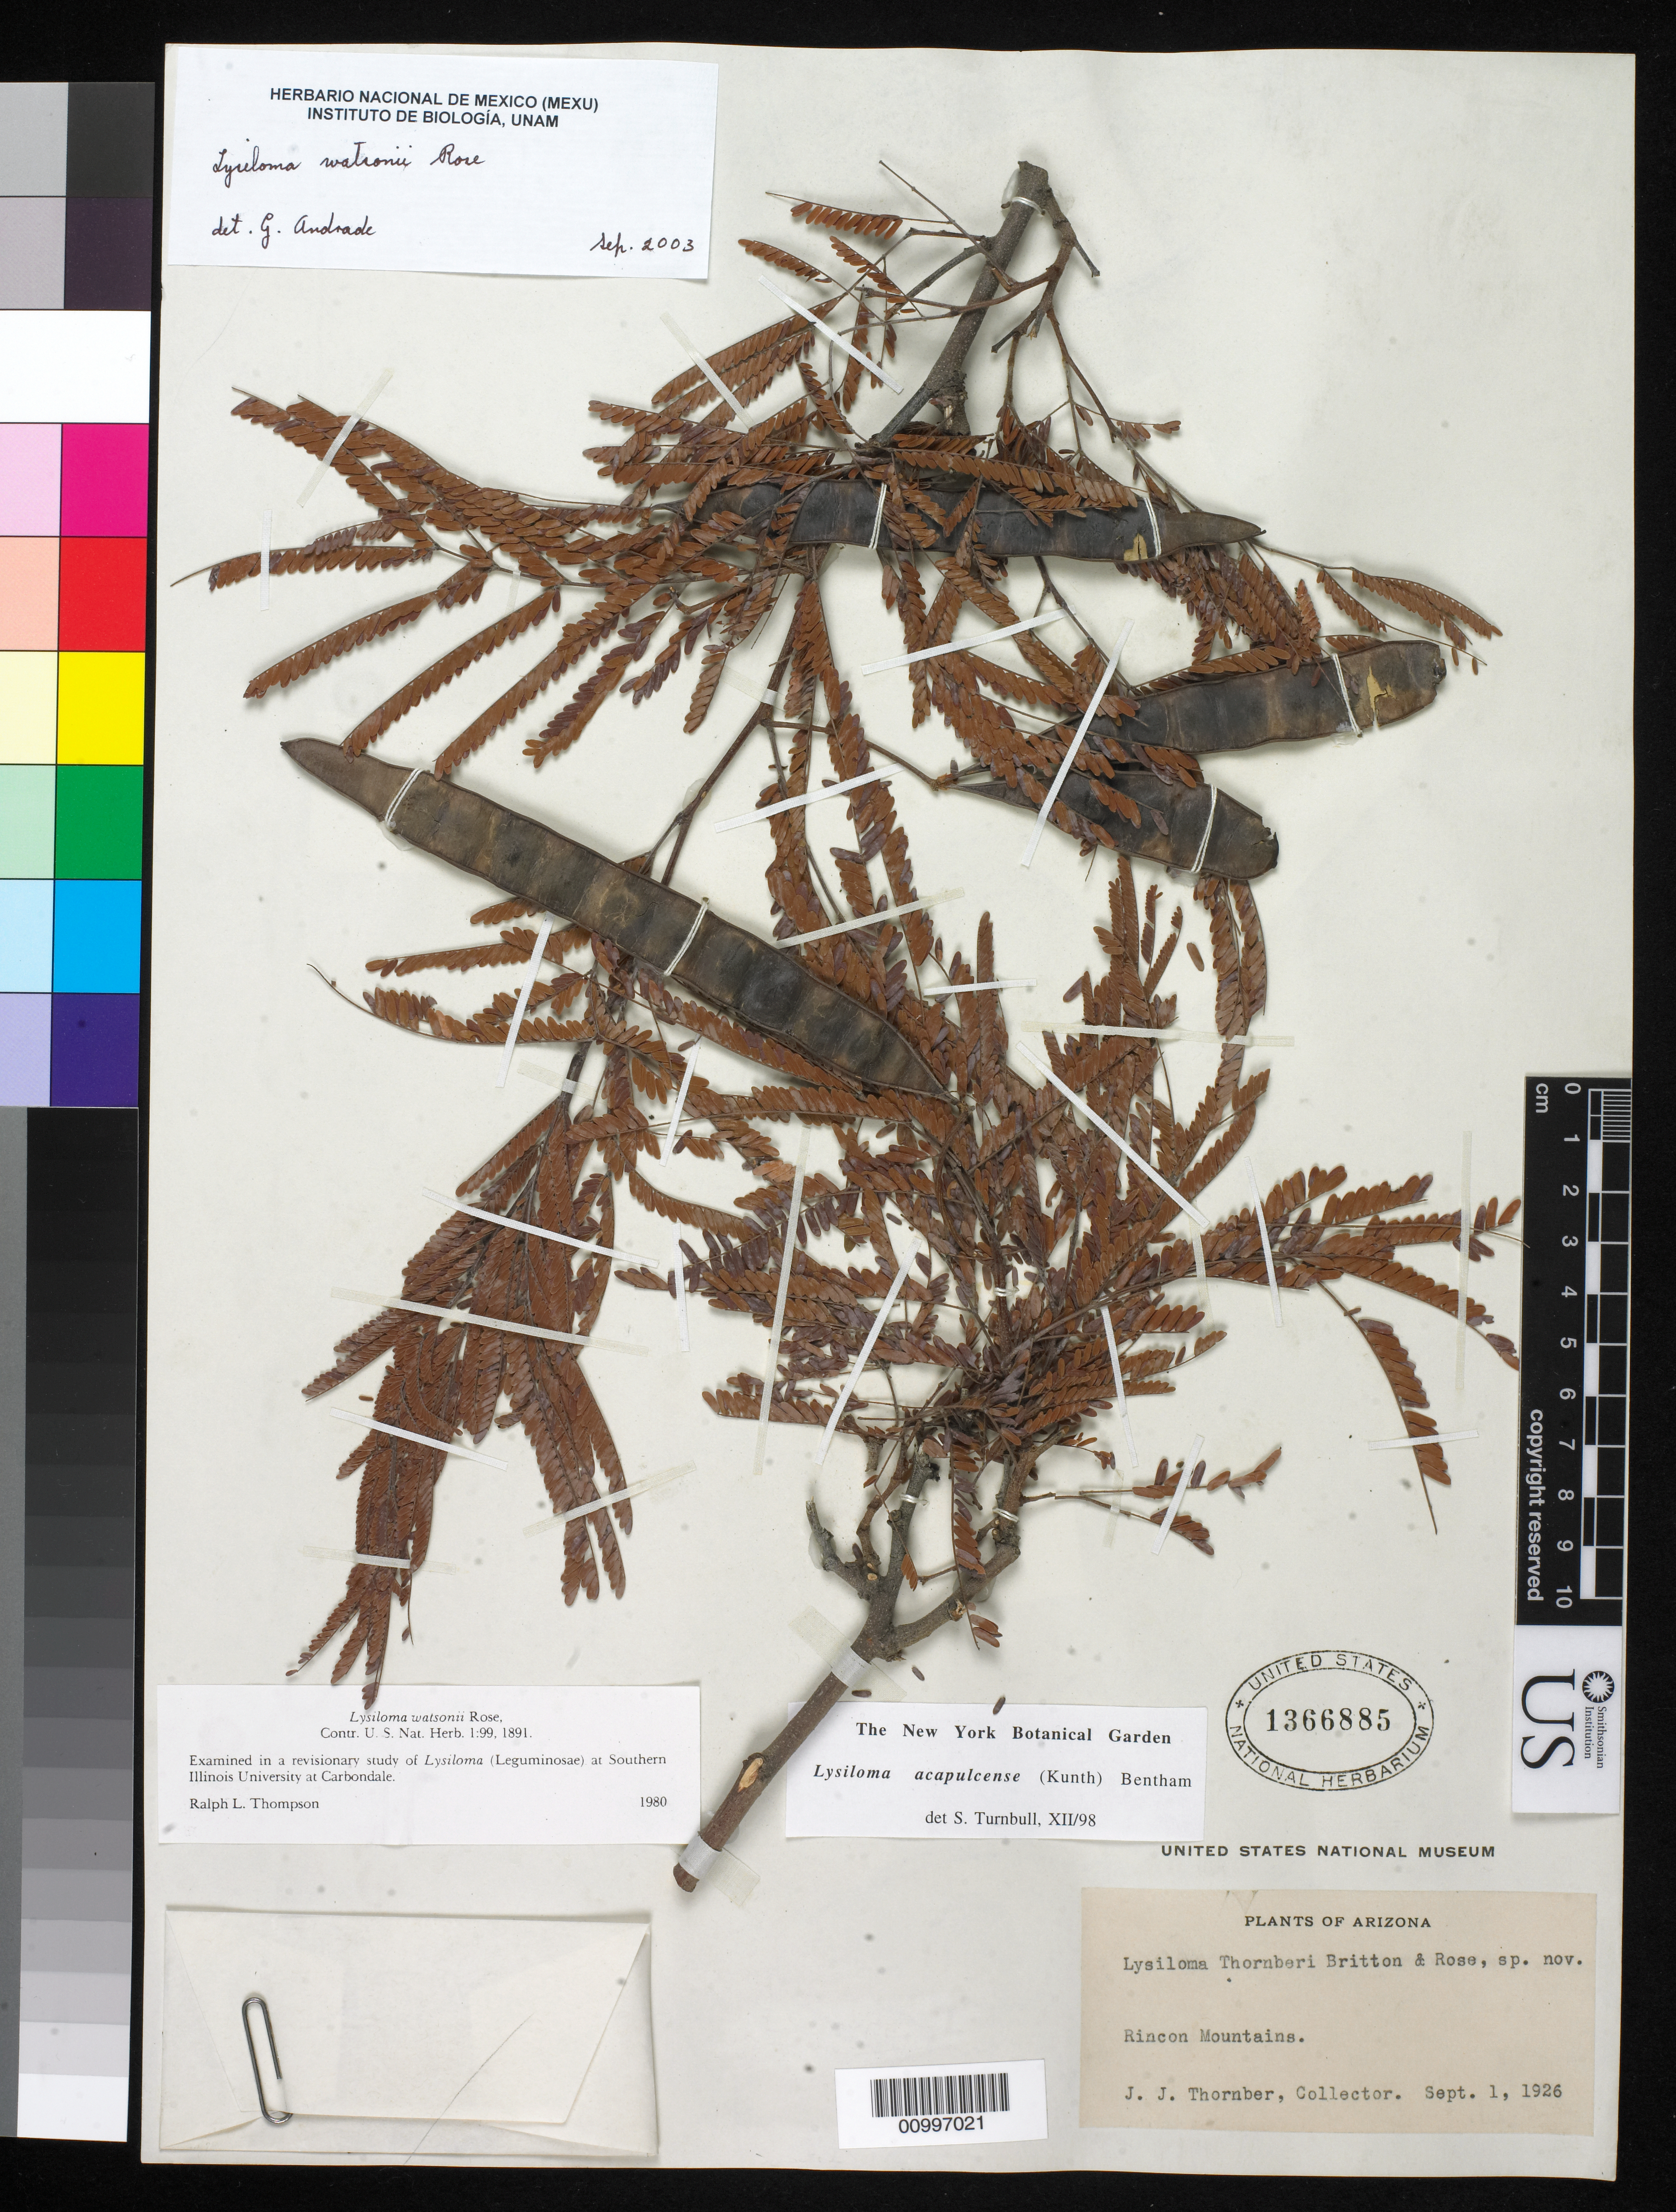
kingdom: Plantae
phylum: Tracheophyta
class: Magnoliopsida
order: Fabales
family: Fabaceae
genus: Lysiloma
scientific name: Lysiloma thornberi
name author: Britton & Rose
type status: Type Collection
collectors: J. Thornber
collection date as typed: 01 Sep 1926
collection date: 1926-09-01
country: United States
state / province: Arizona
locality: Rincon Mountains.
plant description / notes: Specimen determined by S. Turnbull (1998) as Lysiloma acapulcense (Kunth) Benth.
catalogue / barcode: US 1366885